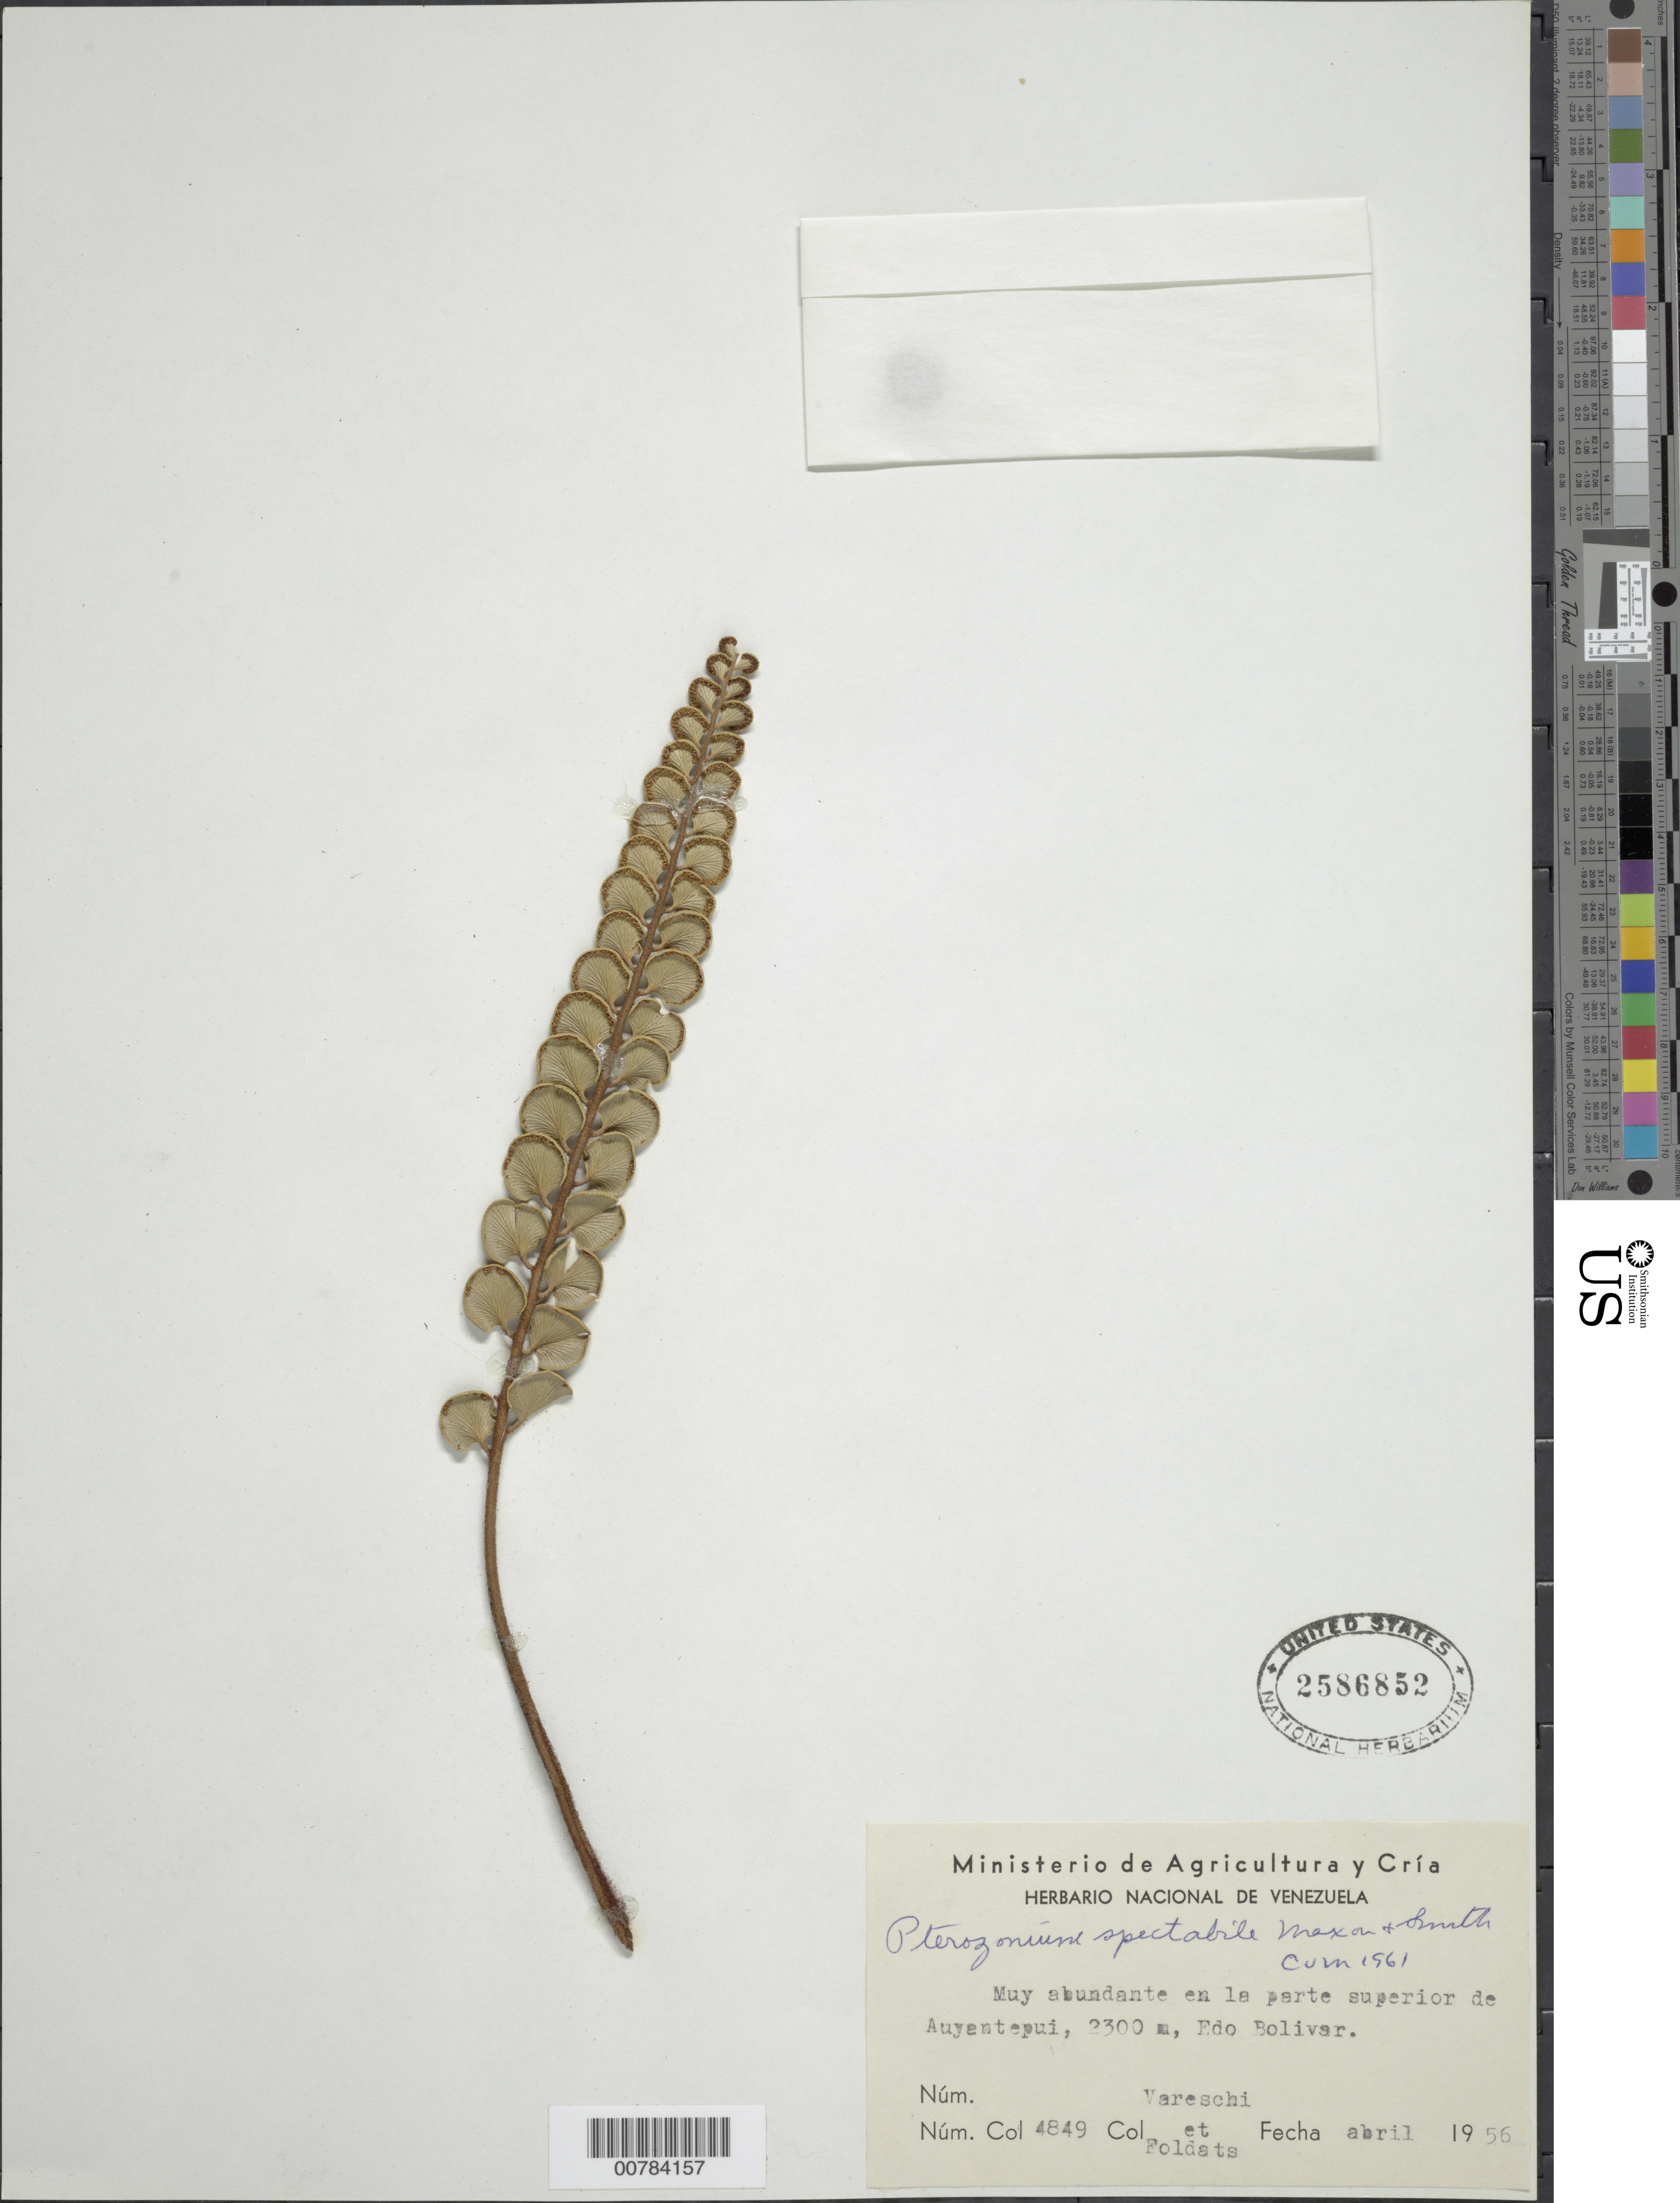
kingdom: Plantae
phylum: Tracheophyta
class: Polypodiopsida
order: Polypodiales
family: Pteridaceae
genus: Pterozonium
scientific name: Pterozonium spectabile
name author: Maxon & A.C. Sm.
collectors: V. Vareschi & E. Foldats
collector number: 4849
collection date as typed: Apr-56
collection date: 1956-04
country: Venezuela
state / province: Bolívar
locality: Auyan-tepuí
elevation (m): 2300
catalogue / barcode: US 2586852